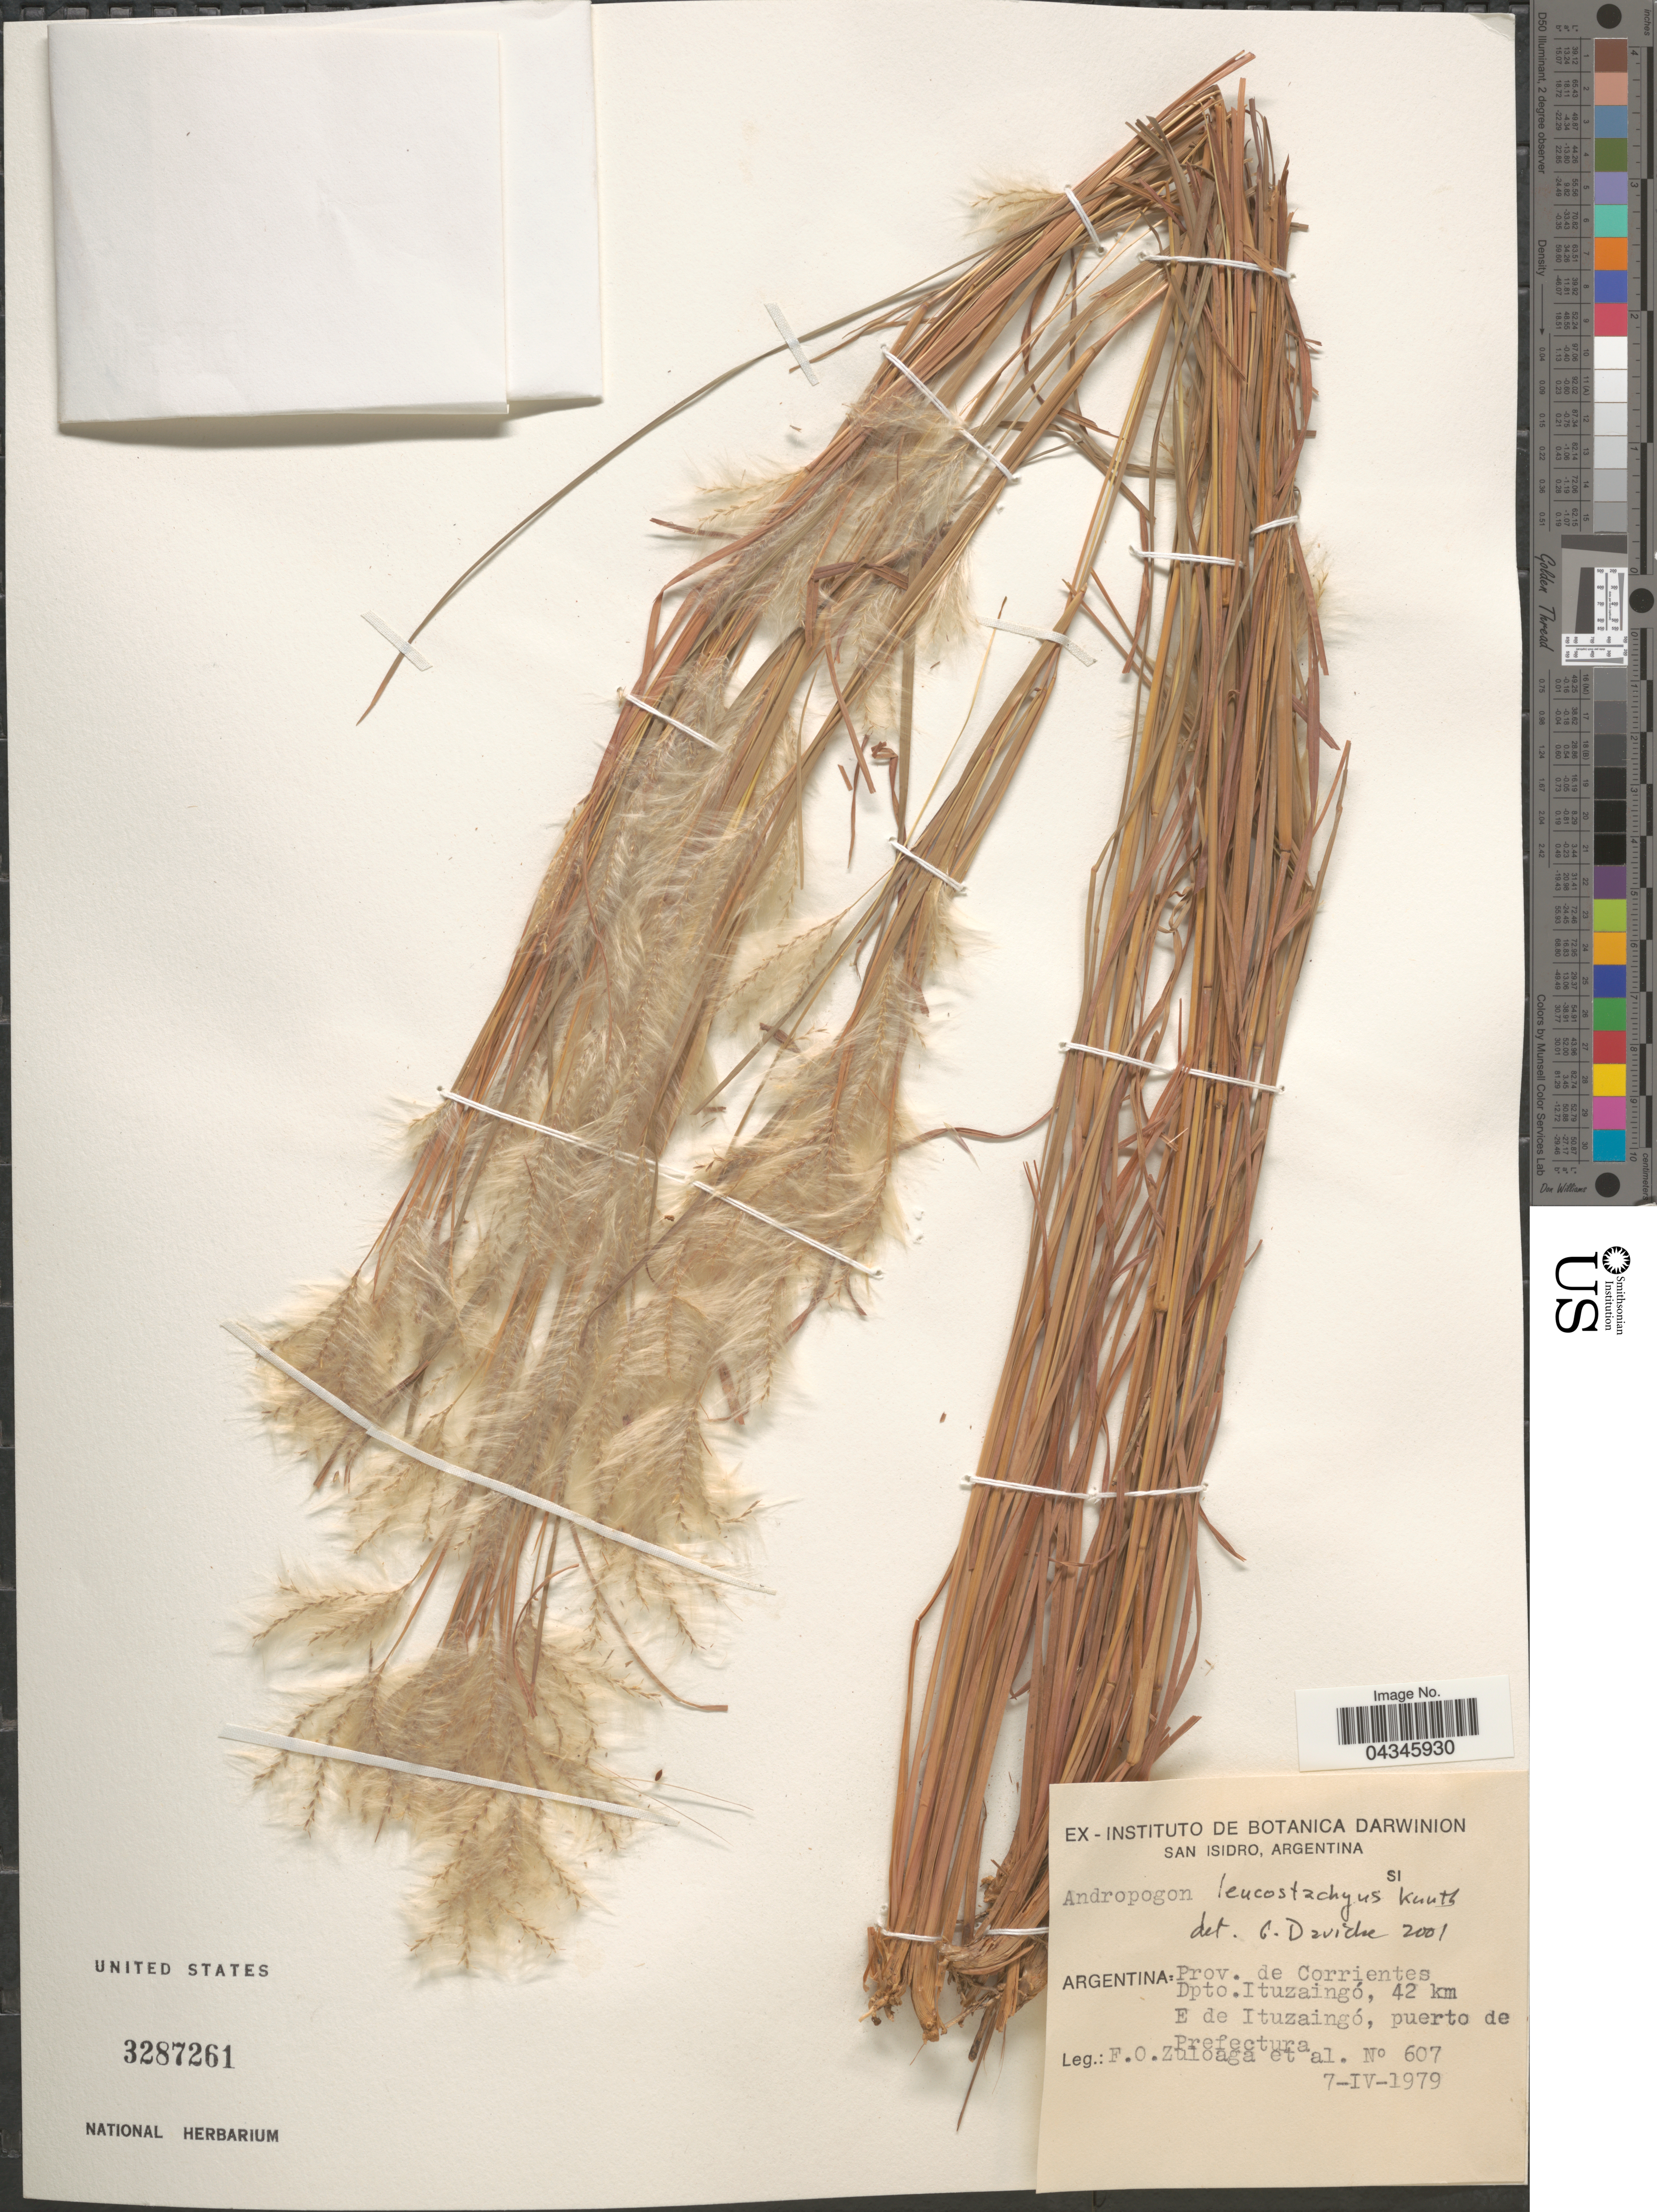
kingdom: Plantae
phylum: Tracheophyta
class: Liliopsida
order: Poales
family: Poaceae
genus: Andropogon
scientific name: Andropogon leucostachyus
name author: Kunth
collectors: F. O. Zuloaga & et al.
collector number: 607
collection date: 1979-04-07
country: Argentina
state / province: Corrientes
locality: Prov. de Corrientes. Dpto. Ituzaingó, 42 km E de Ituzaingó, puerto de Prefectura.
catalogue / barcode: US 3287261